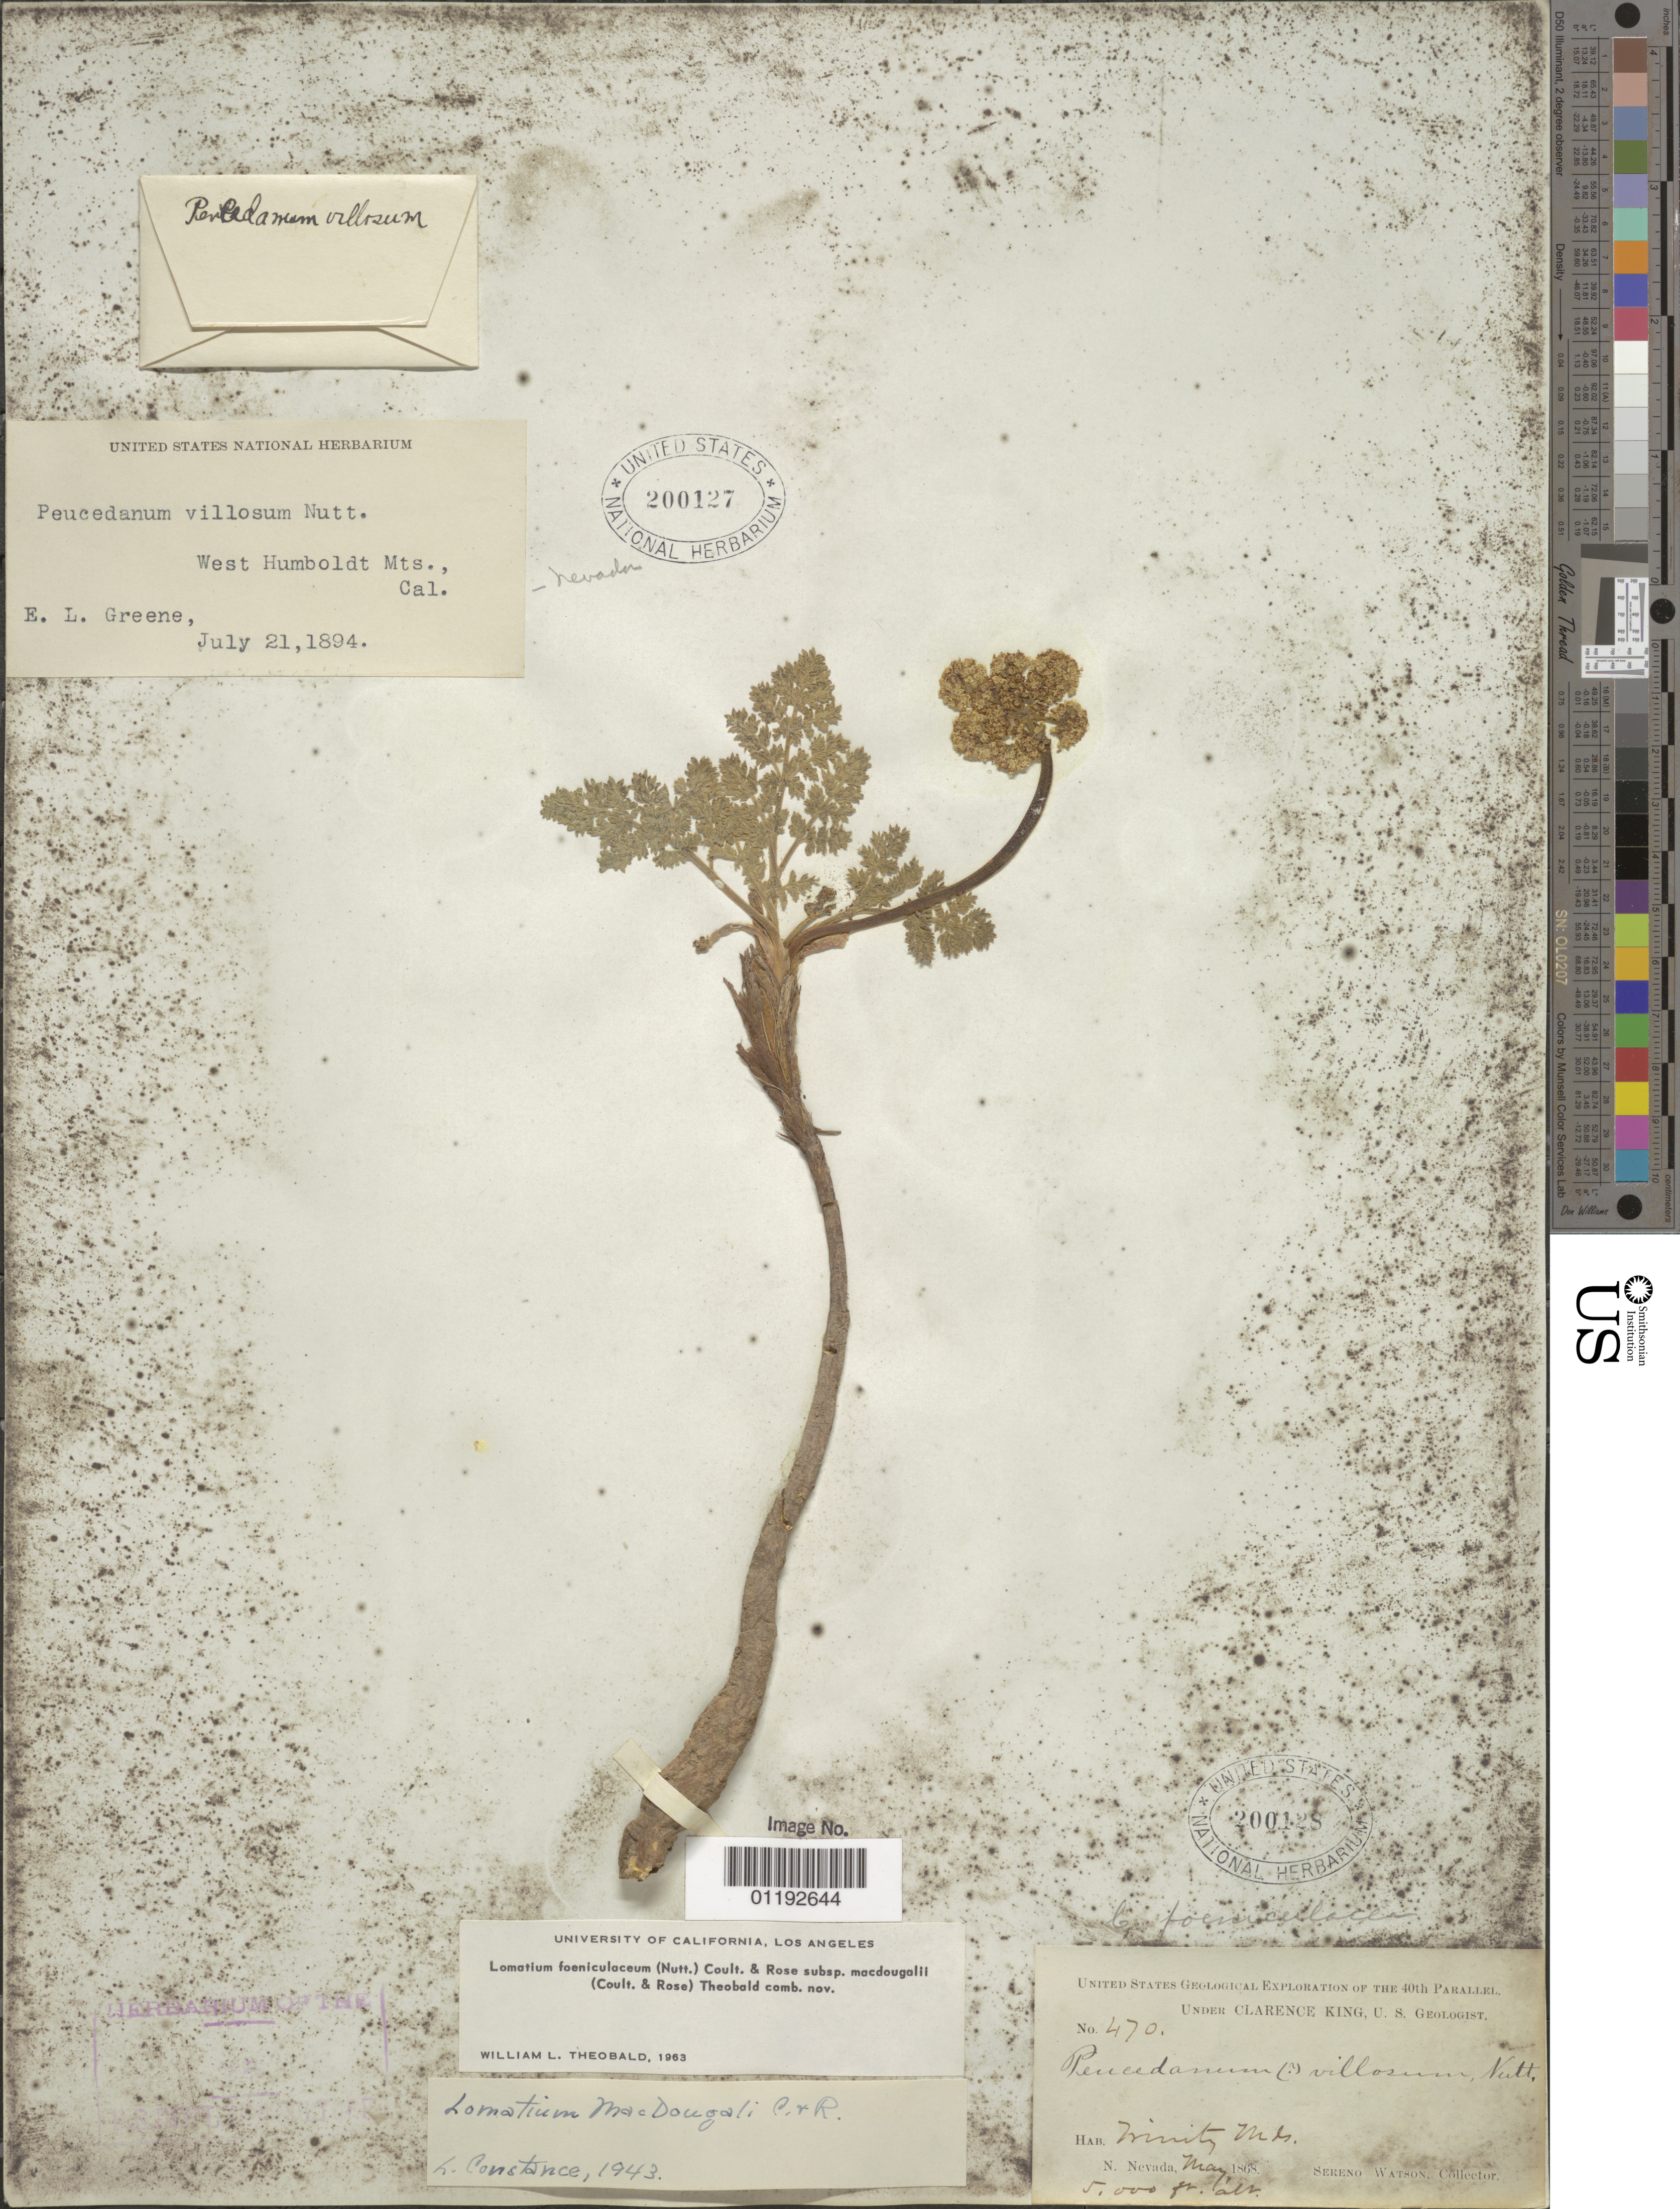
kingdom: Plantae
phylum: Tracheophyta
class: Magnoliopsida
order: Apiales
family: Apiaceae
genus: Lomatium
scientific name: Lomatium foeniculaceum subsp. macdougalii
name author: (J.M. Coult. & Rose) W.L. Theob.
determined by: Theobald, W. L., (LA), University of California - Los Angeles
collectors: S. Watson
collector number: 470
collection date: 1868-05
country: United States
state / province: Nevada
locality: Trinity Mts.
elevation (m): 1524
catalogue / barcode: US 200128